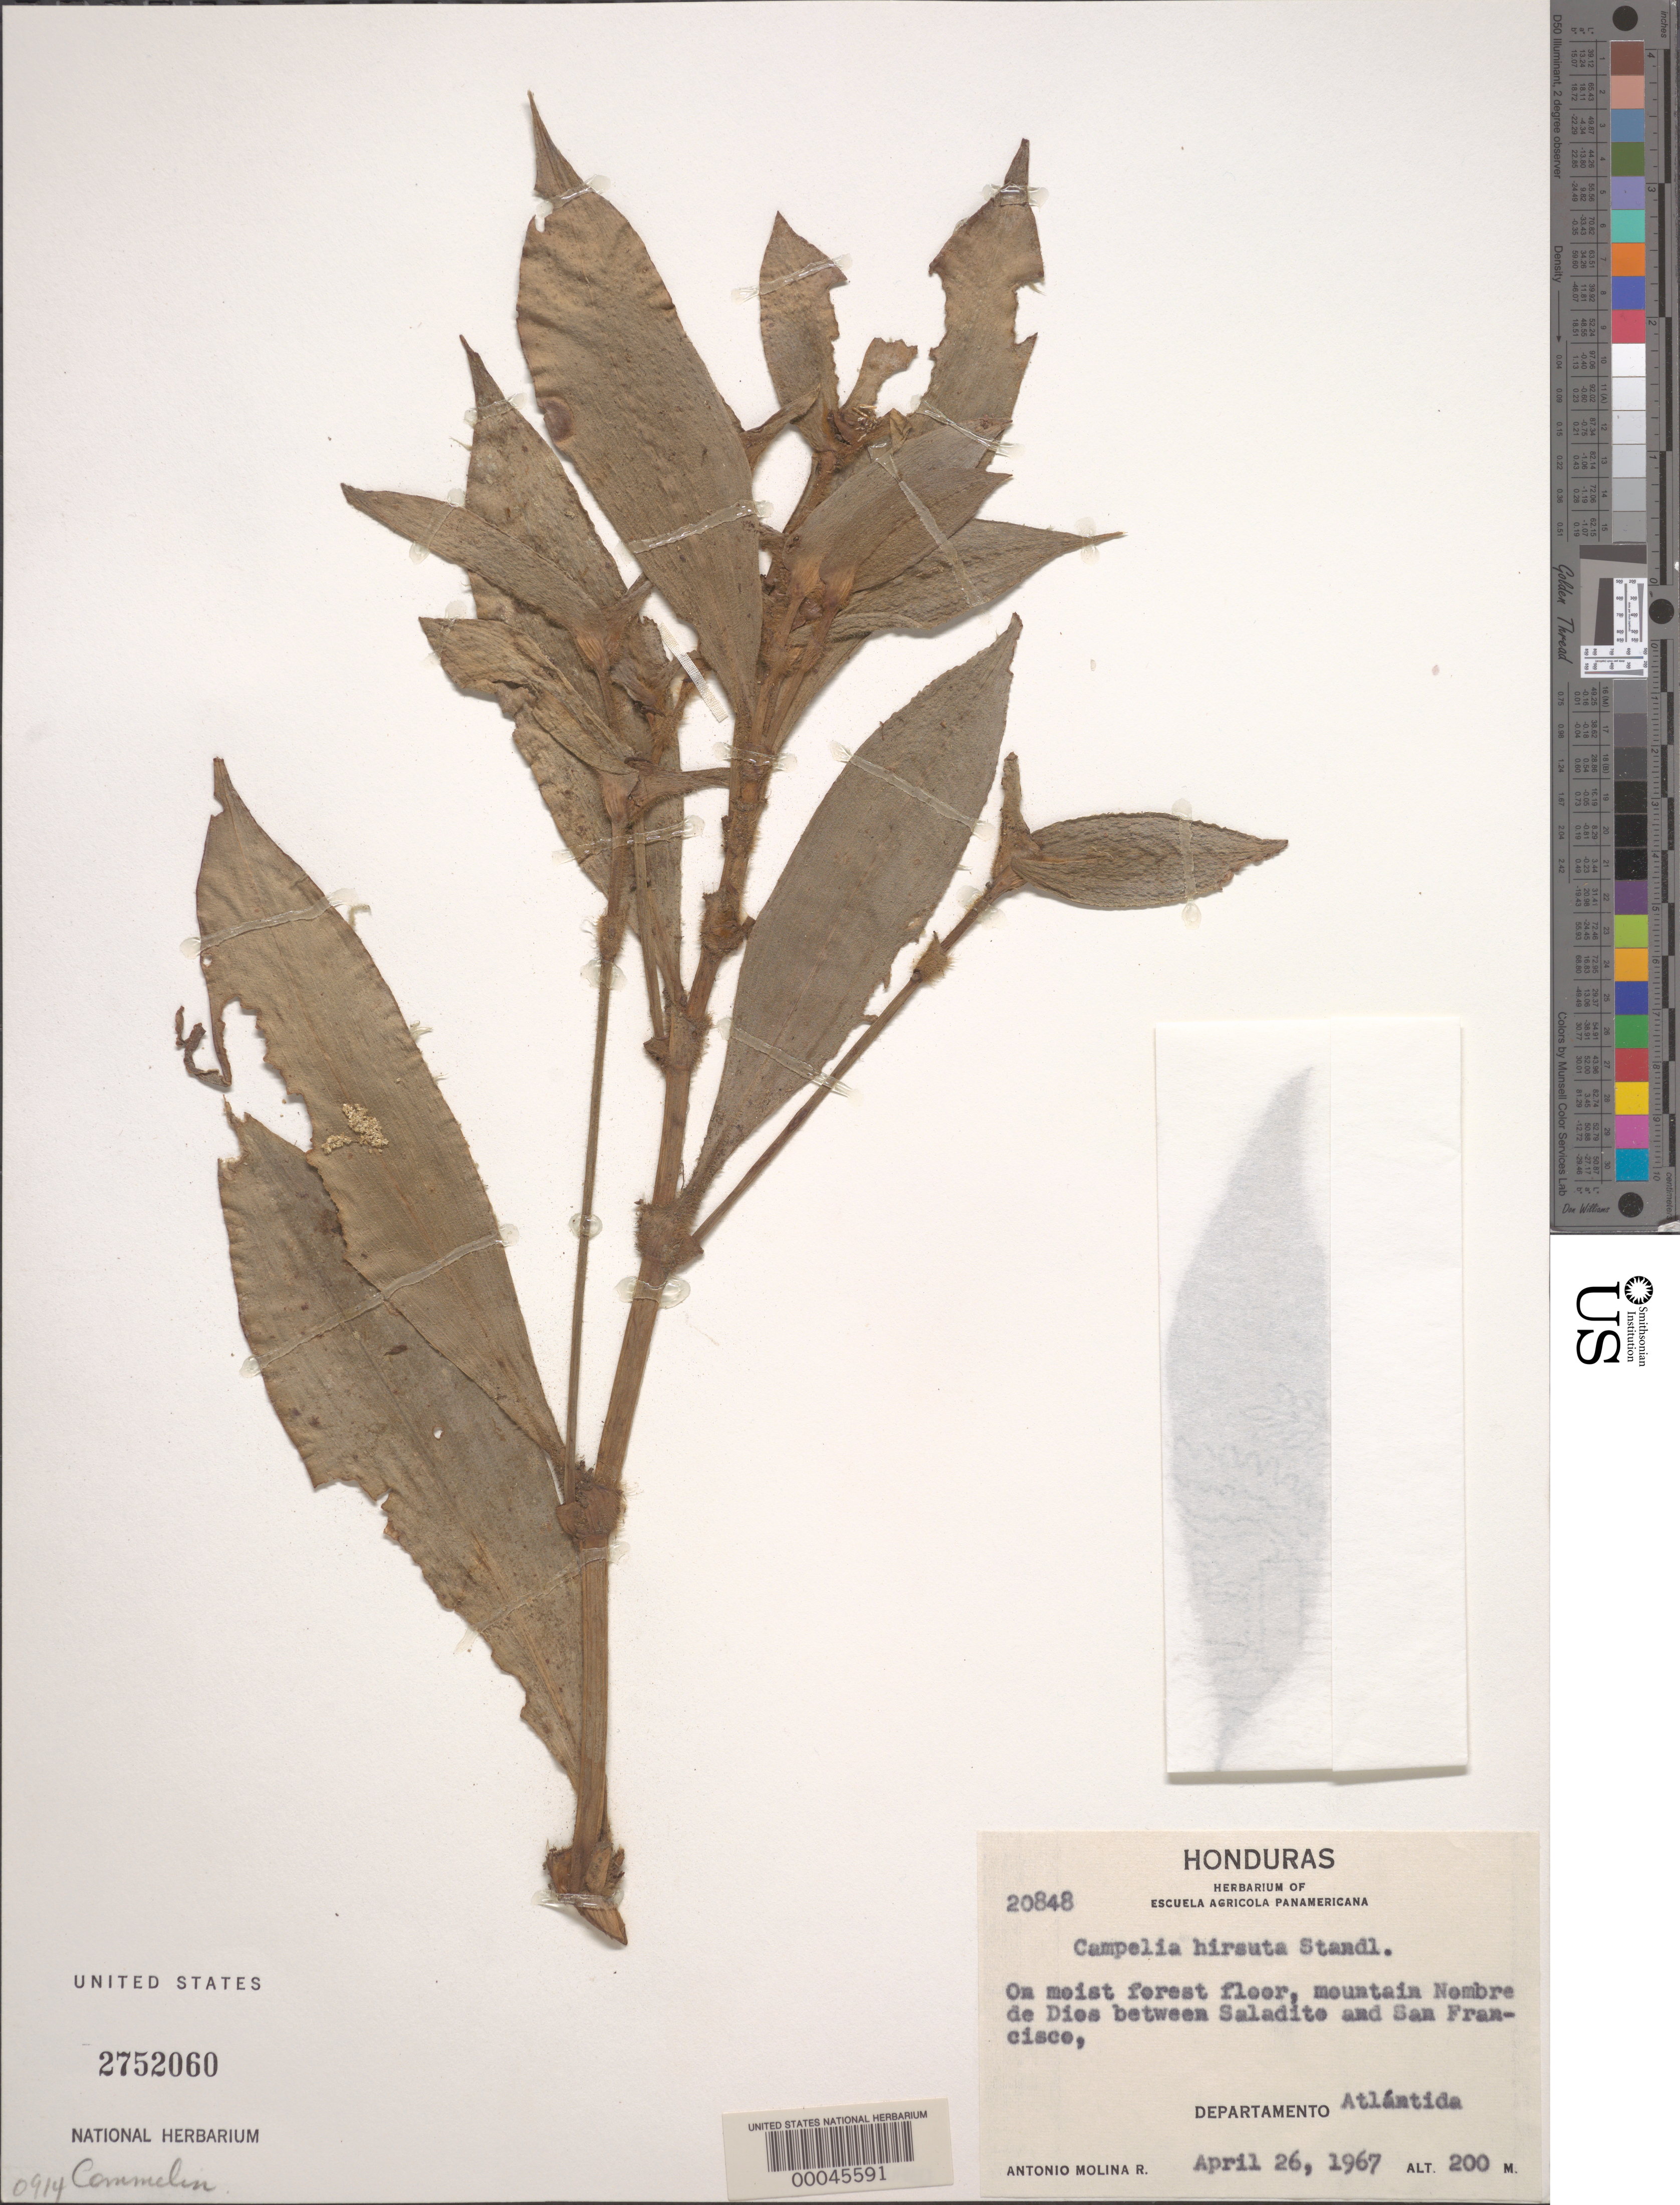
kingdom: Plantae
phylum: Tracheophyta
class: Liliopsida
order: Commelinales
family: Commelinaceae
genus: Tradescantia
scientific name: Tradescantia huehueteca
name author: (Standl. & Steyerm.) D.R. Hunt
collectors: A. Molina R.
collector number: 20848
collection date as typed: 26 Apr 1967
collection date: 1967-04-26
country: Honduras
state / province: Atlántida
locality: Nombre de Dios, between Saladite and San Francisco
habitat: Moist forest floor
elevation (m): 200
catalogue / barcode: US 2752060